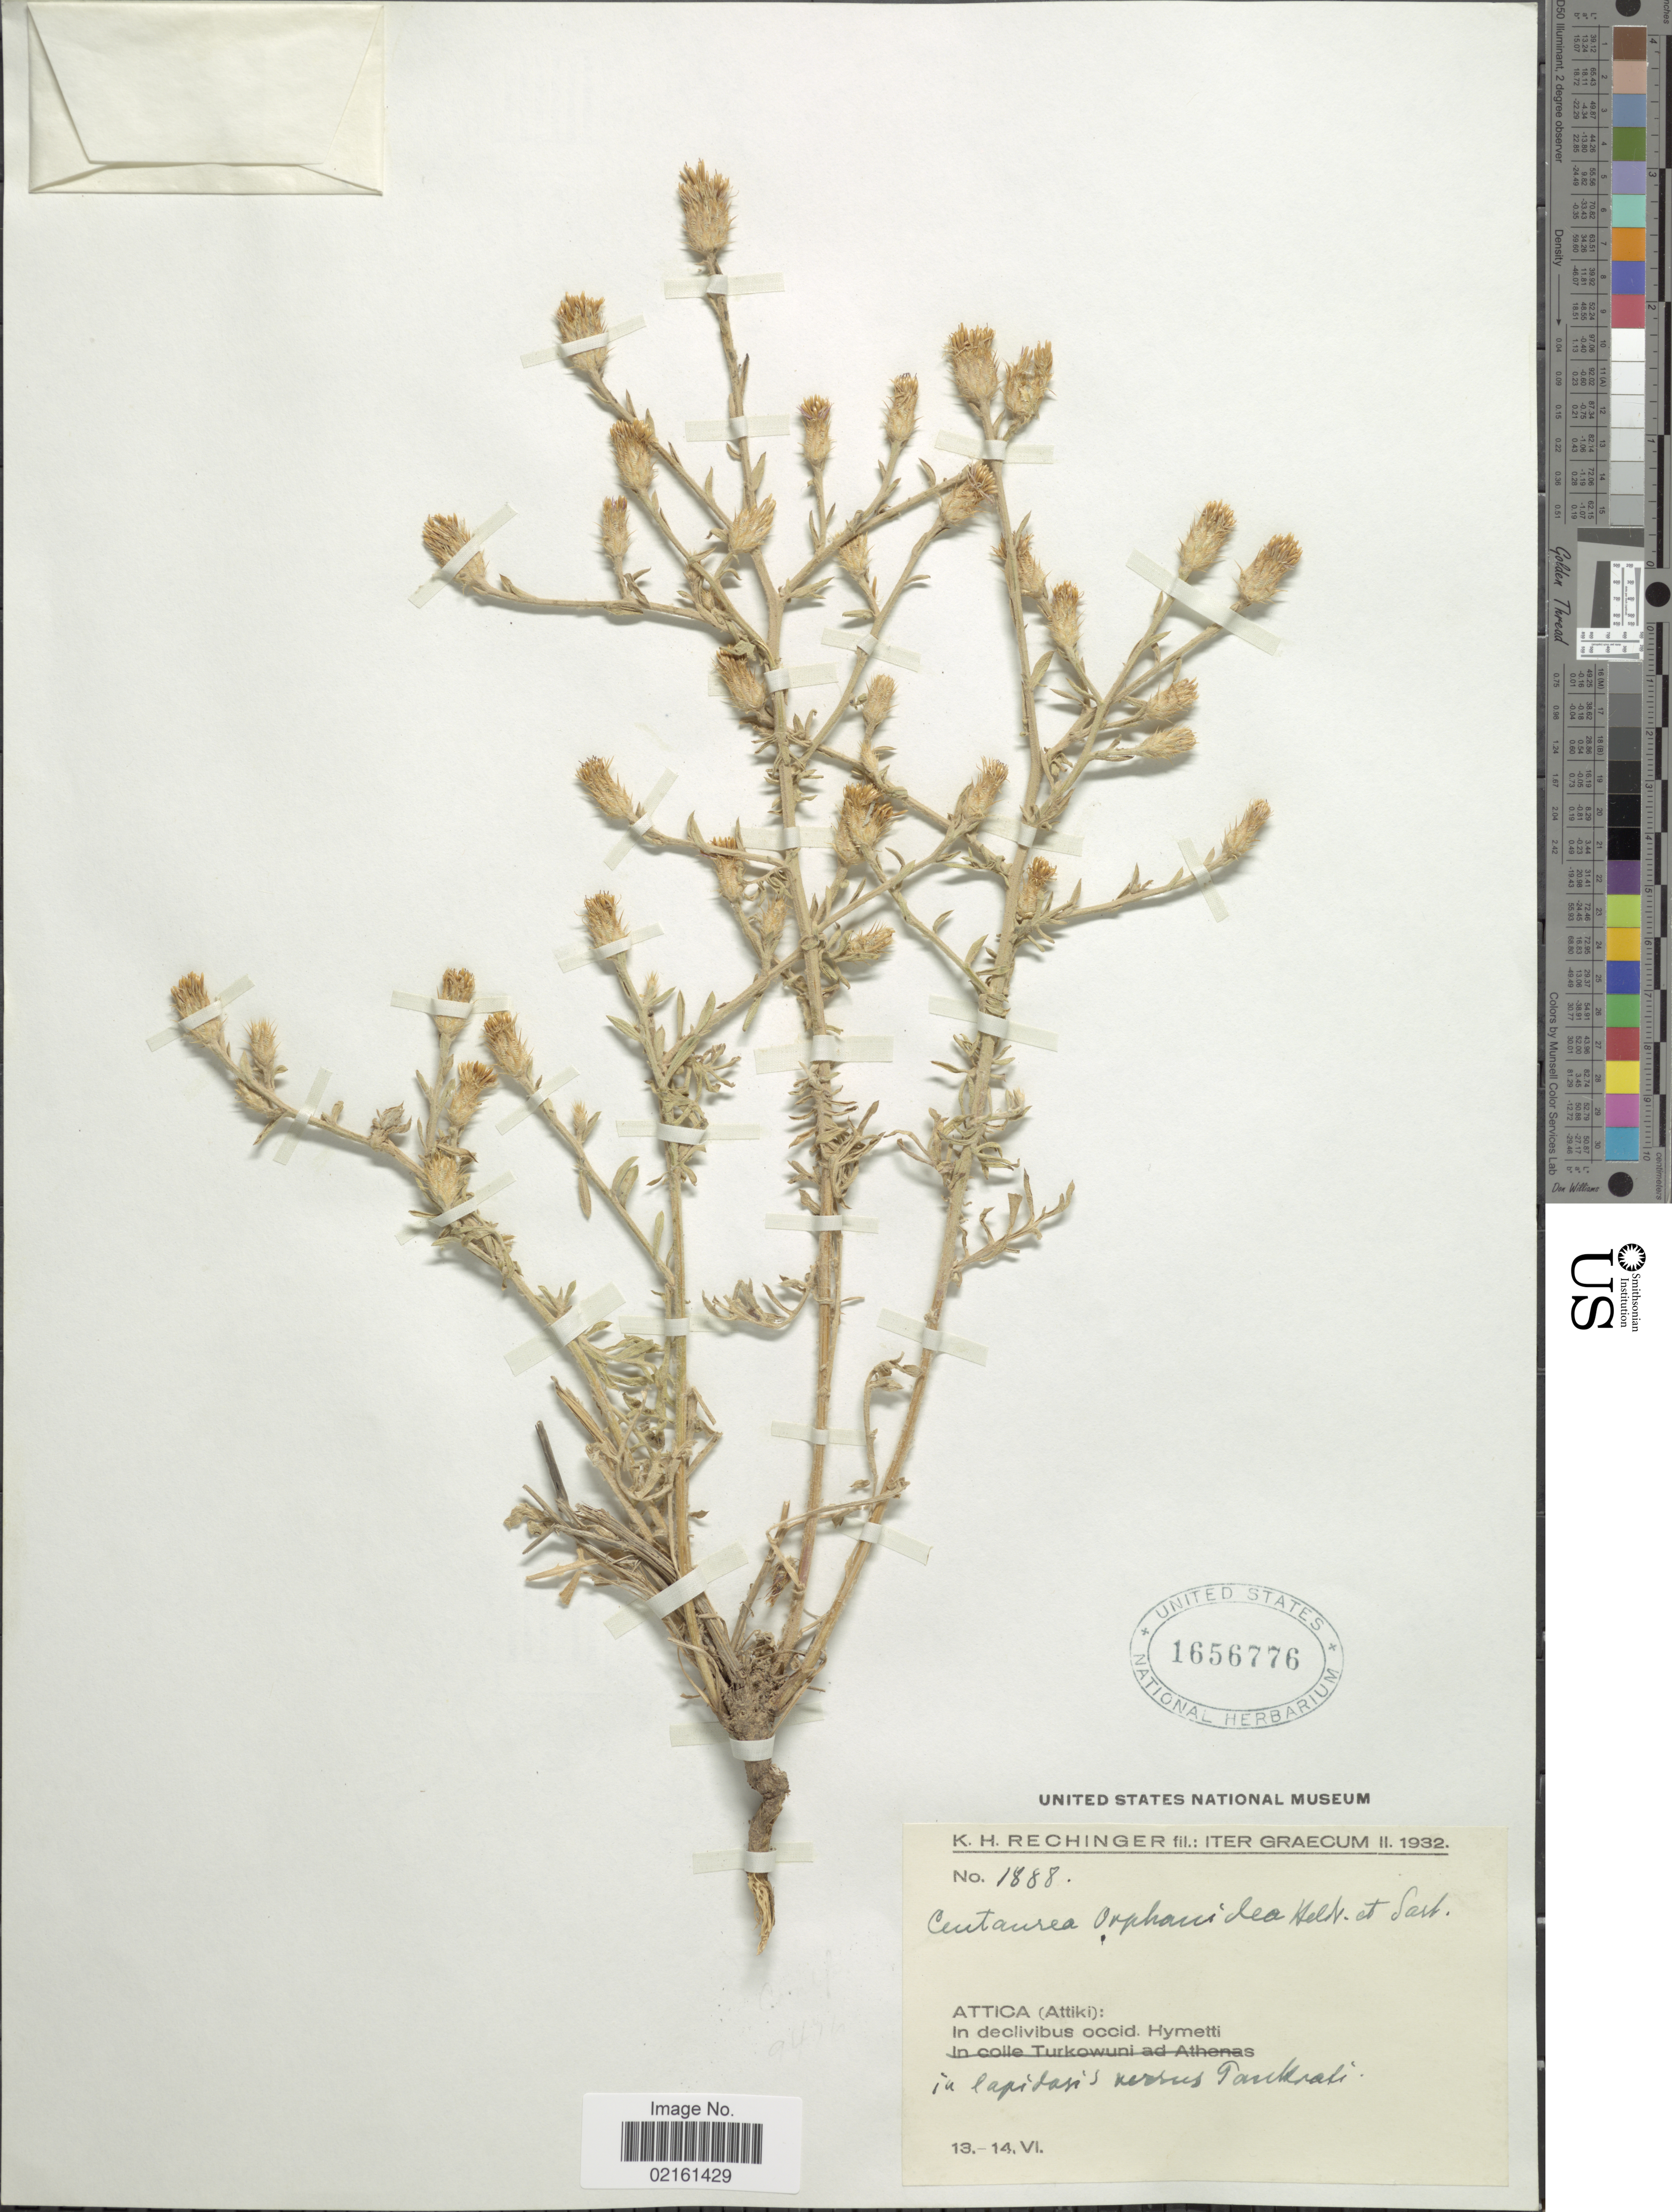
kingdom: Plantae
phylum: Tracheophyta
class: Magnoliopsida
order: Asterales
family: Asteraceae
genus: Centaurea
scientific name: Centaurea orphanidea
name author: Heldr. & Sart. ex Boiss.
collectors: K. H. Rechinger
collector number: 1888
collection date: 1932-06-13/1932-06-14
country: Greece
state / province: Attica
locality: Graecum, Attiki, occid. Hymetti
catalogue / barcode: US 1656776